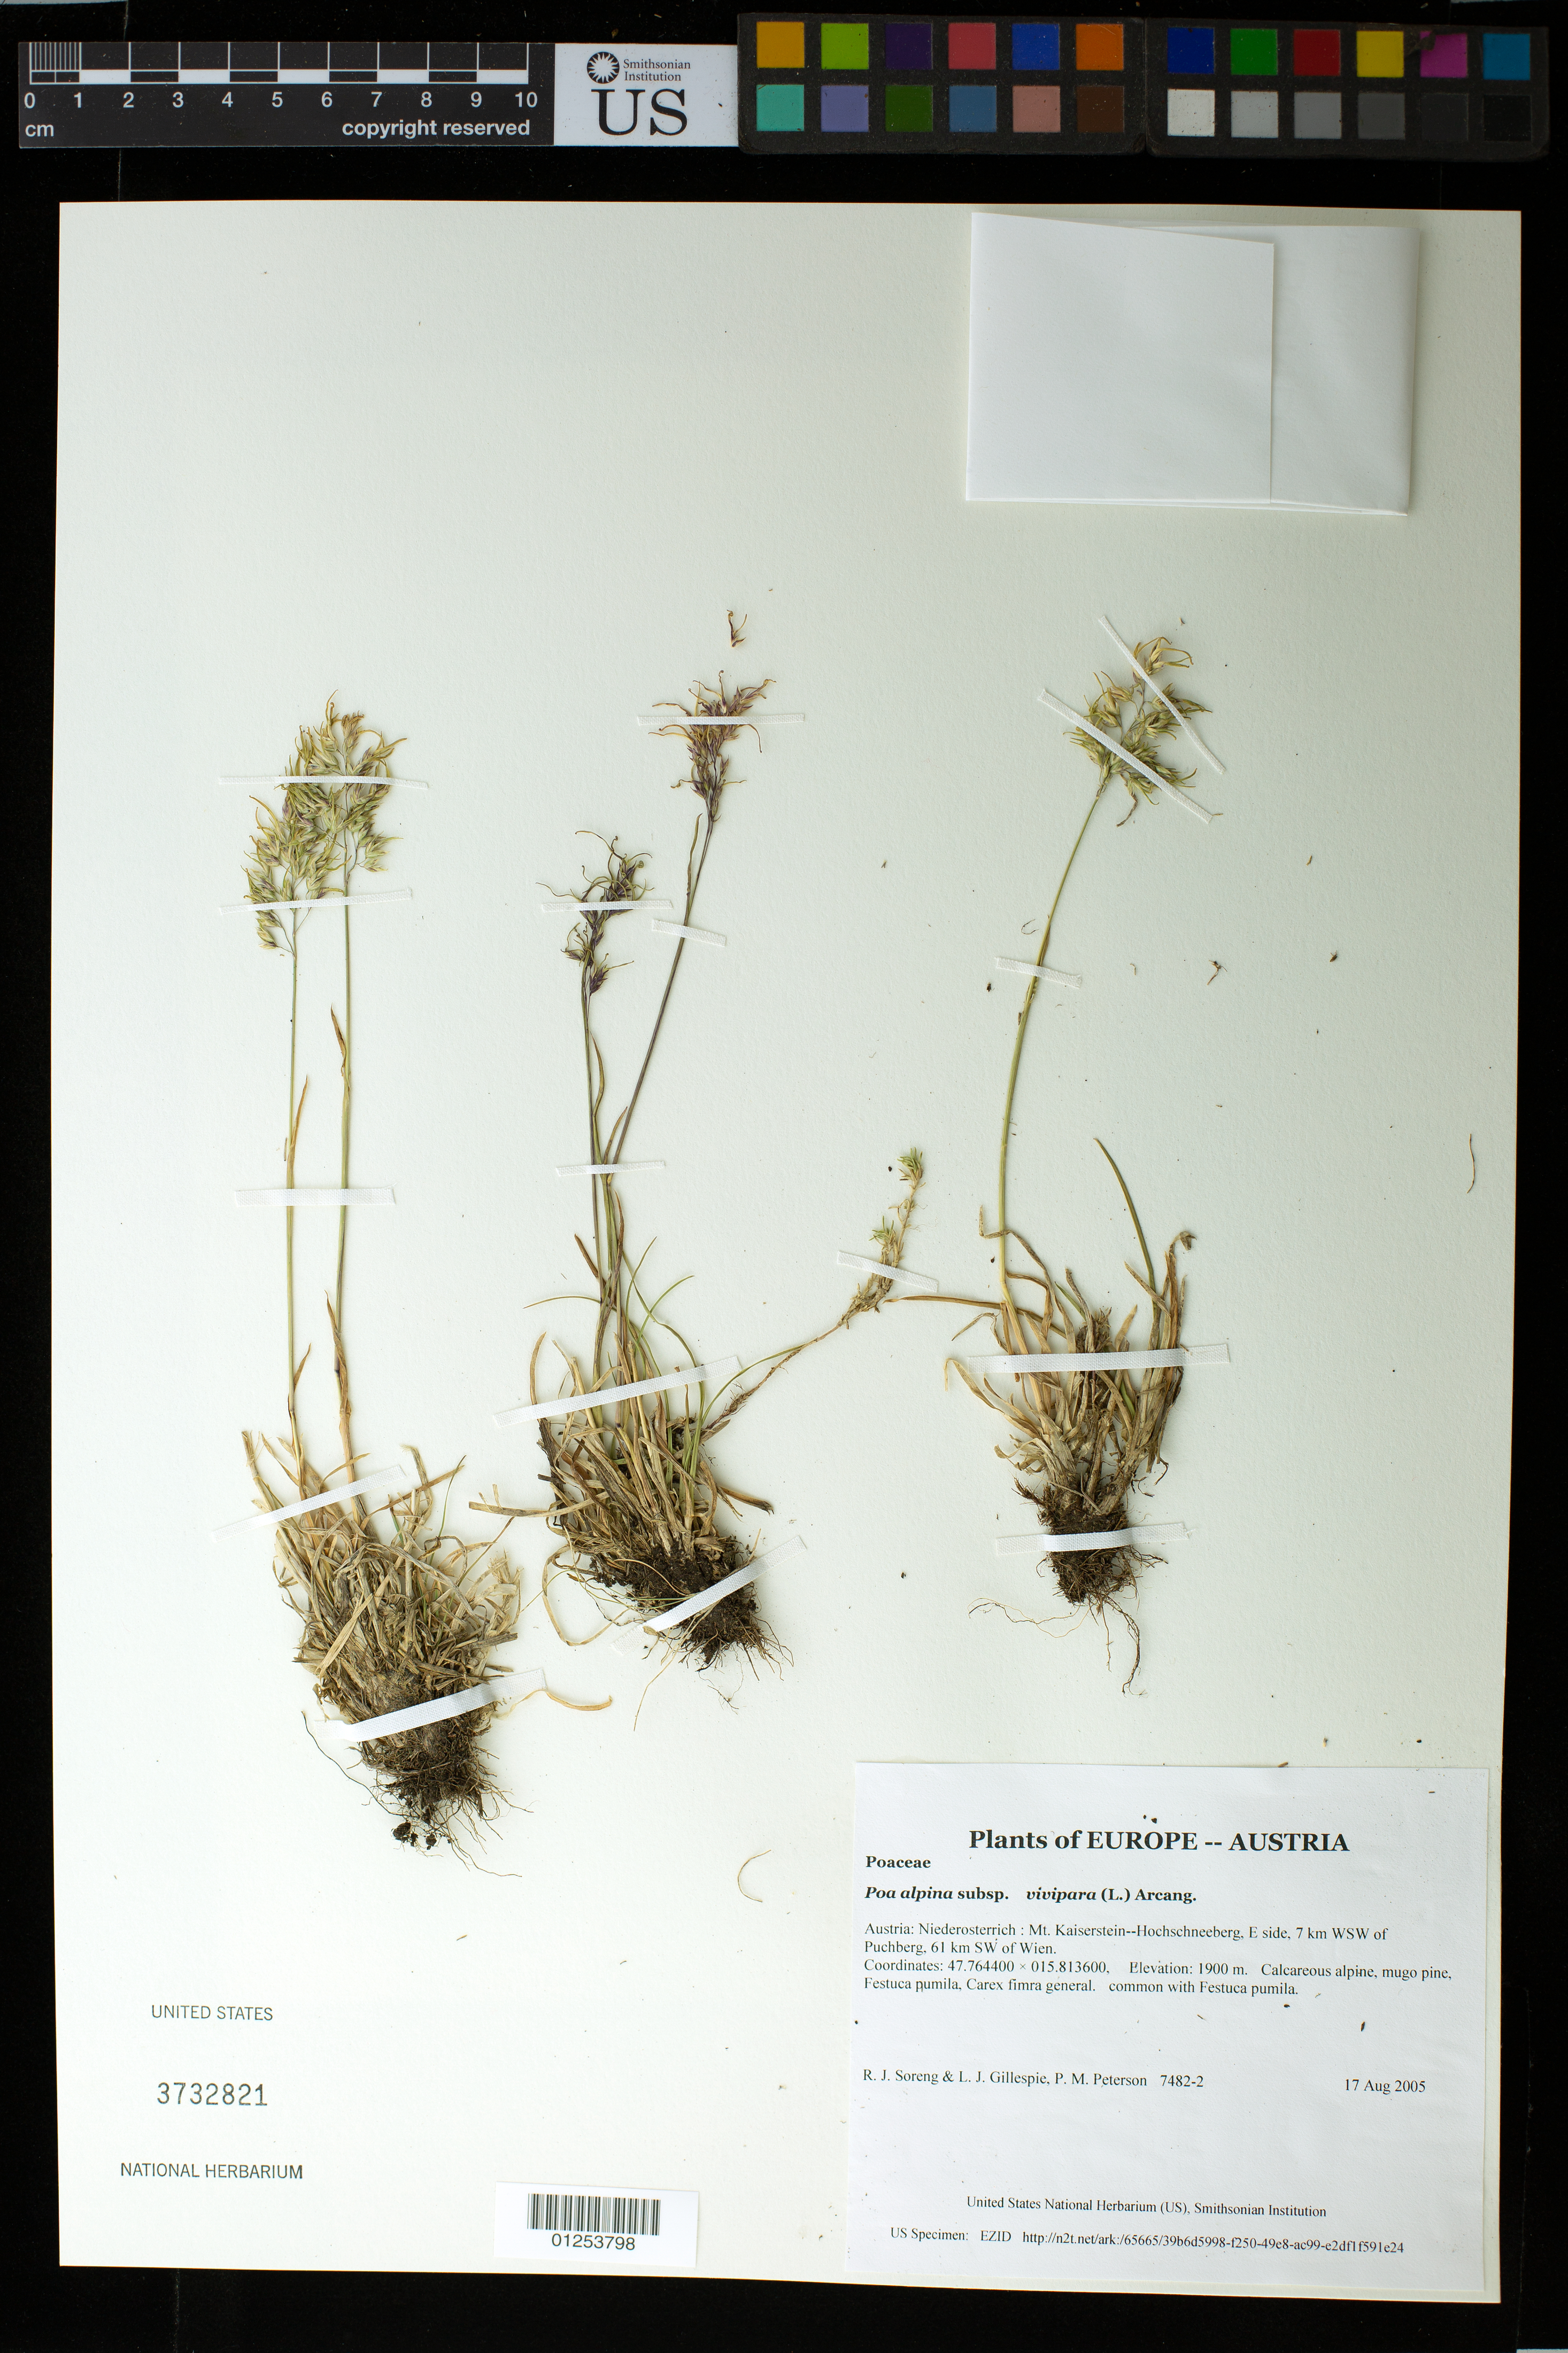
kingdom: Plantae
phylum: Tracheophyta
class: Liliopsida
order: Poales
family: Poaceae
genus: Poa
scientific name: Poa alpina subsp. vivipara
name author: (L.) Arcang.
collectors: R. J. Soreng, L. J. Gillespie & P. M. Peterson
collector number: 7482-2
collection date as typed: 17 Aug 2005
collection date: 2005-08-17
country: Austria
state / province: Niederosterreich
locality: Mt. Kaiserstein--Hochschneeberg, E side, 7 km WSW of Puchberg, 61 km SW of Wien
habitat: Calcareous alpine, mugo pine, Festuca pumila, Carex fimra general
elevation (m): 1900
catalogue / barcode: US 3732821